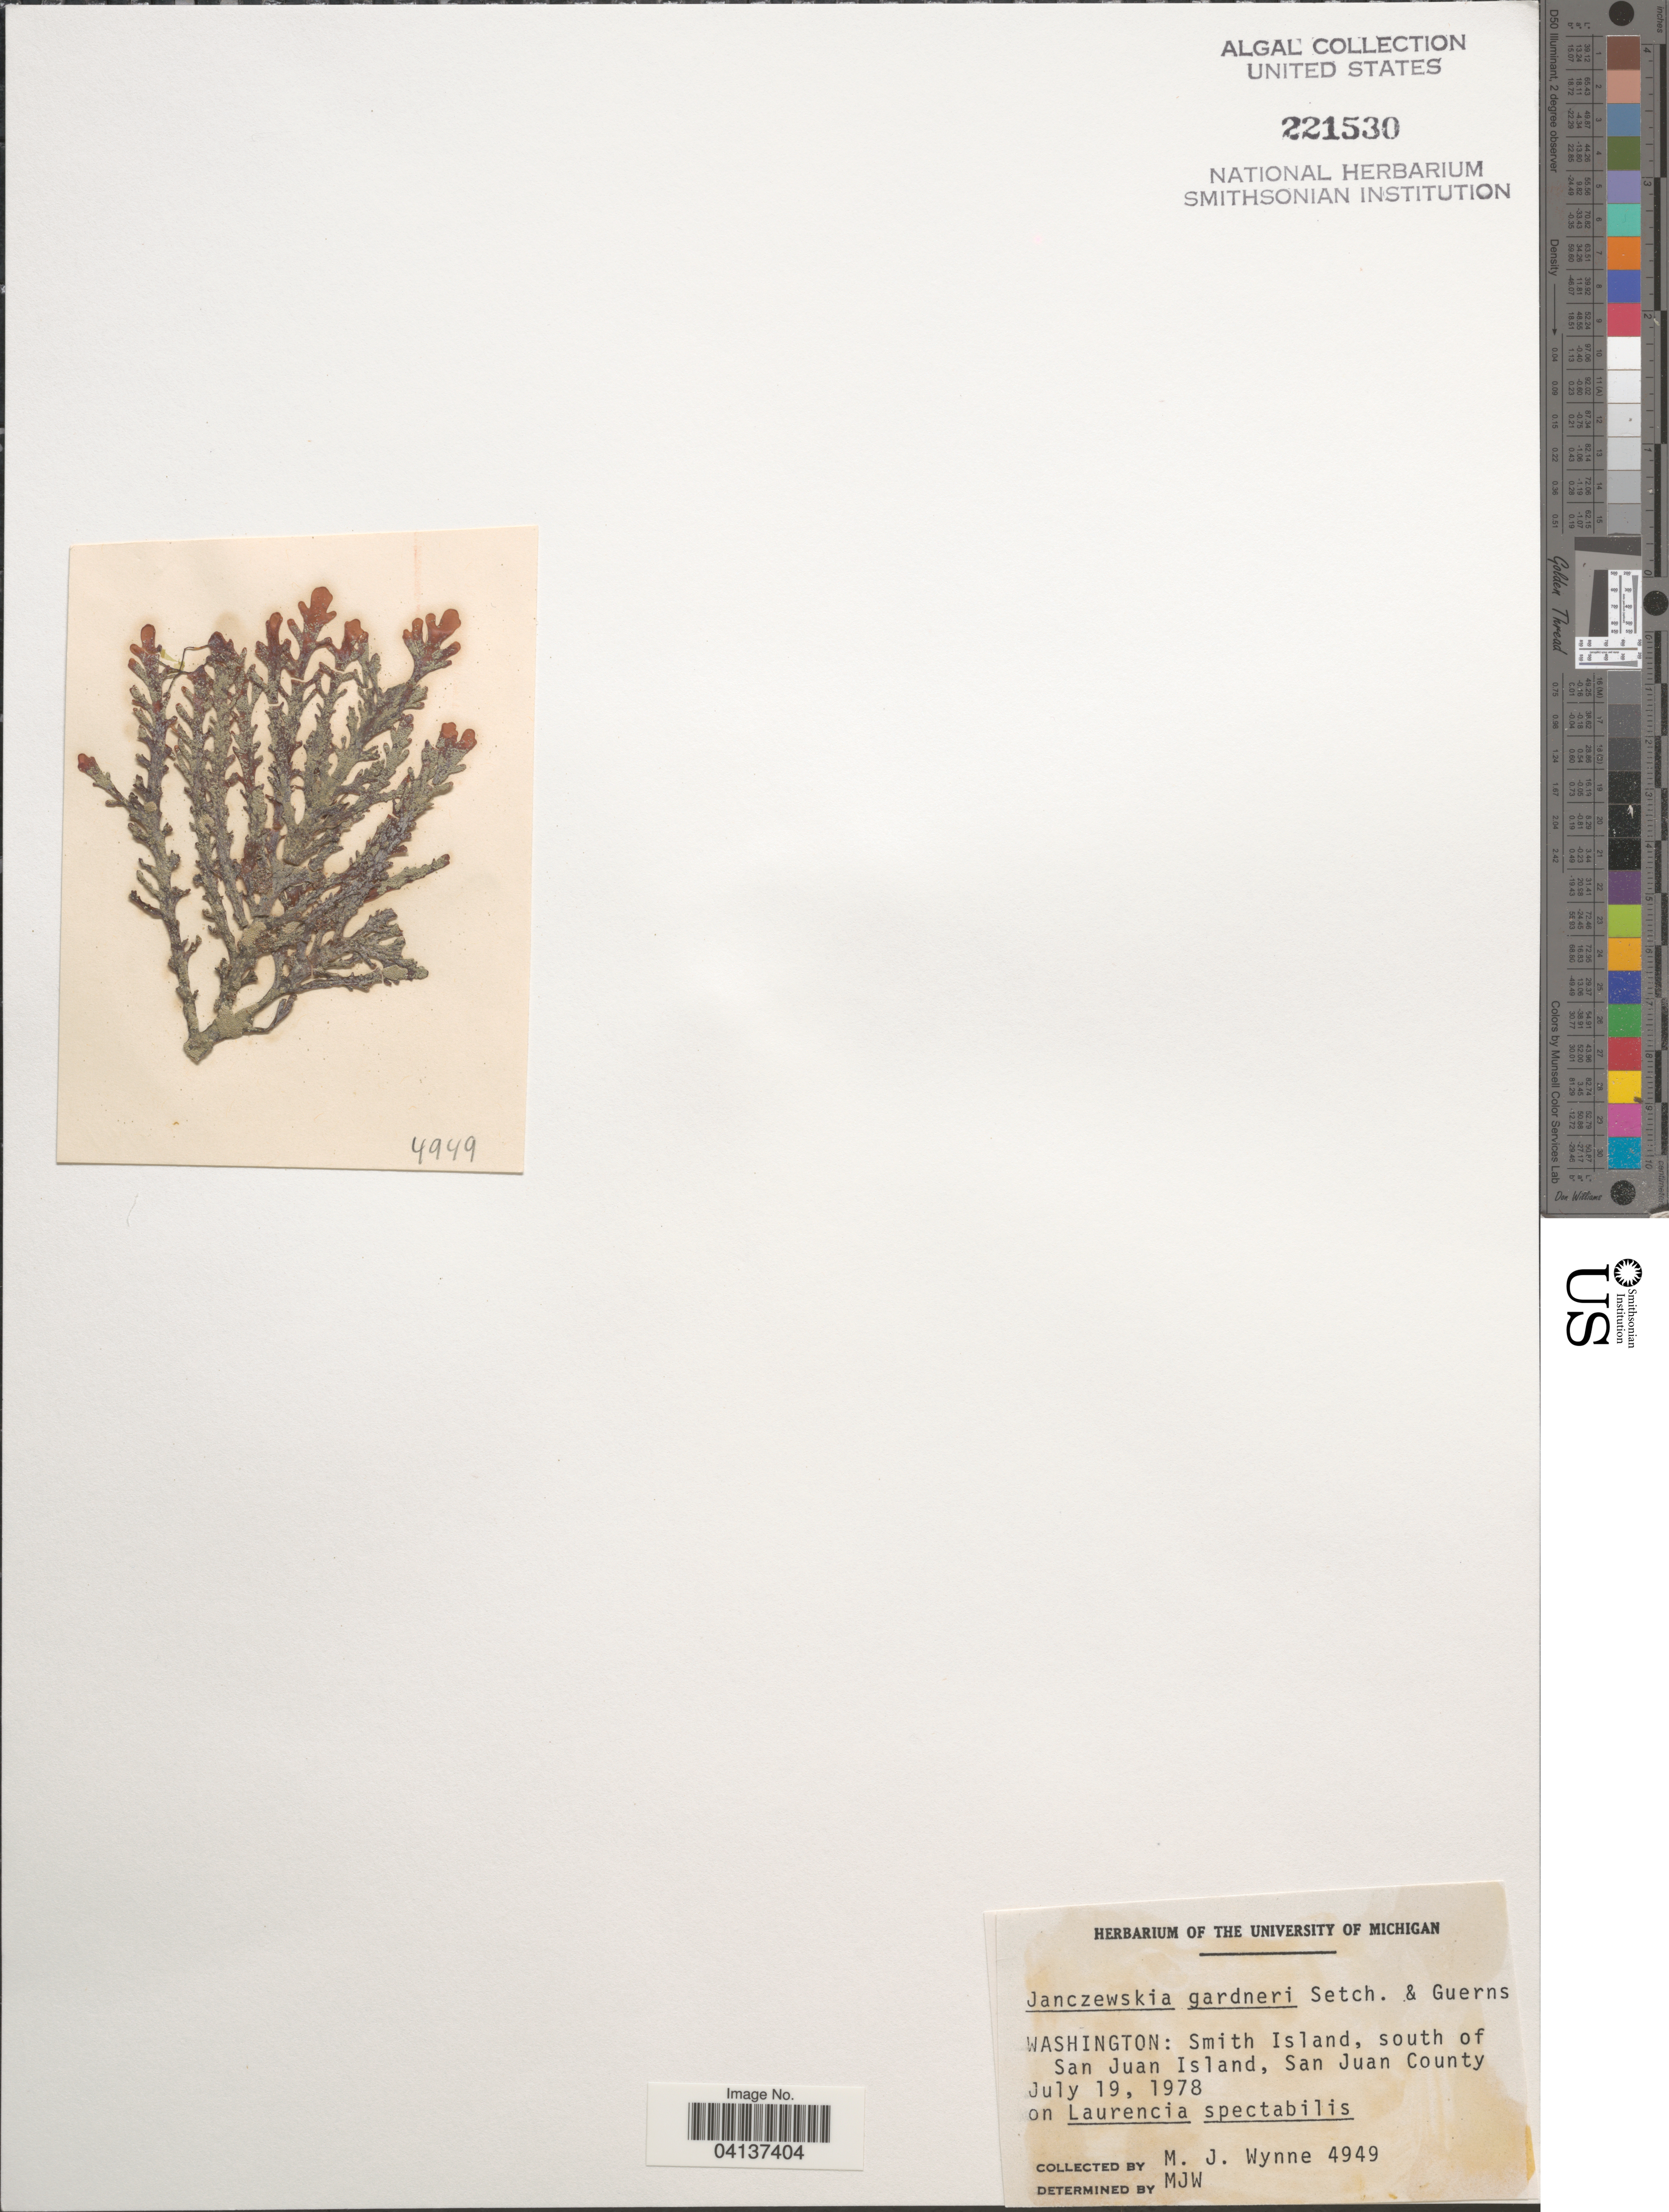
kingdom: Plantae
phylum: Rhodophyta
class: Florideophyceae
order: Ceramiales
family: Rhodomelaceae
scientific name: Heterojanczewskia gardneri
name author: (Setchell & Guernsey) K.W. Nam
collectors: M.J. Wynne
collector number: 4949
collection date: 1978-07-19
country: United States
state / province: Washington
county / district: San Juan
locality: Smith Island, south of San Juan Island, San Juan County.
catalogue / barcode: US 221530